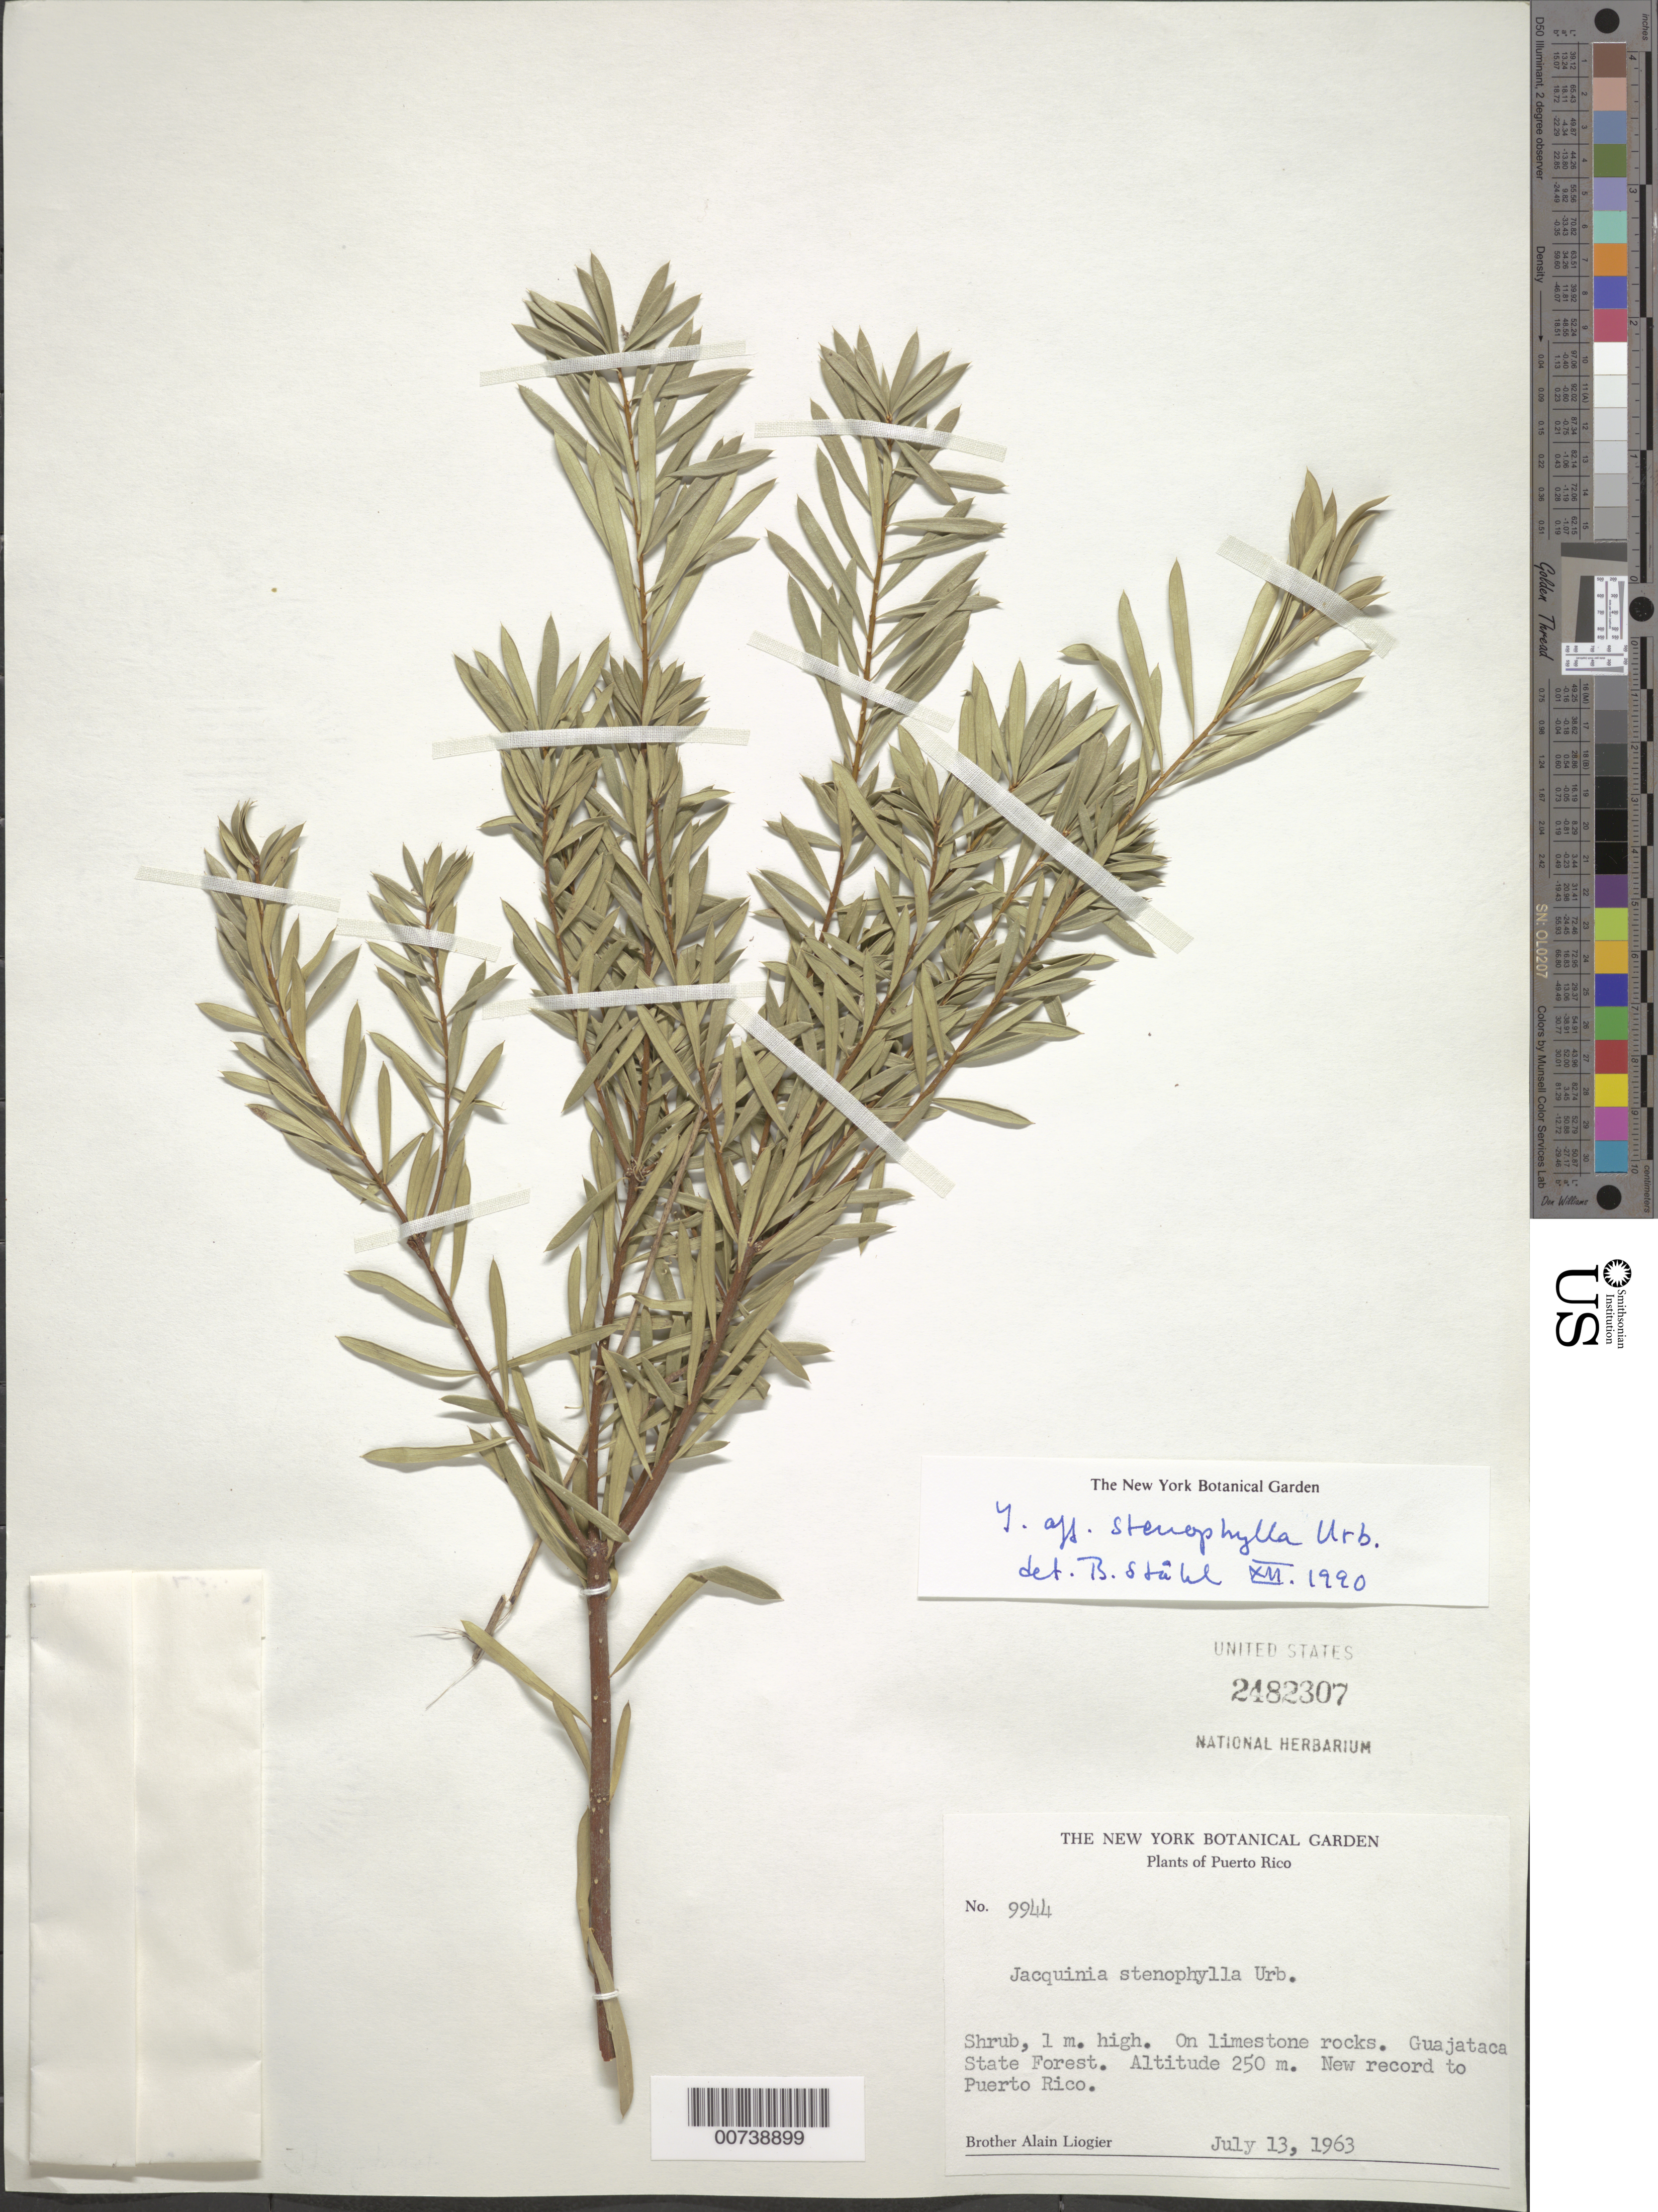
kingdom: Plantae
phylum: Tracheophyta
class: Magnoliopsida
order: Ericales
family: Primulaceae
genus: Jacquinia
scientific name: Jacquinia stenophylla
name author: Urb.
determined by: Ståhl, B.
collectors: A. H. Liogier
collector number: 9944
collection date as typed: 13 Jul 1963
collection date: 1963-07-13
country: Puerto Rico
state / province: Quebradillas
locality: Guajataca State Forest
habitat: On limestone rocks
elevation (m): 250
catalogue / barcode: US 2482307